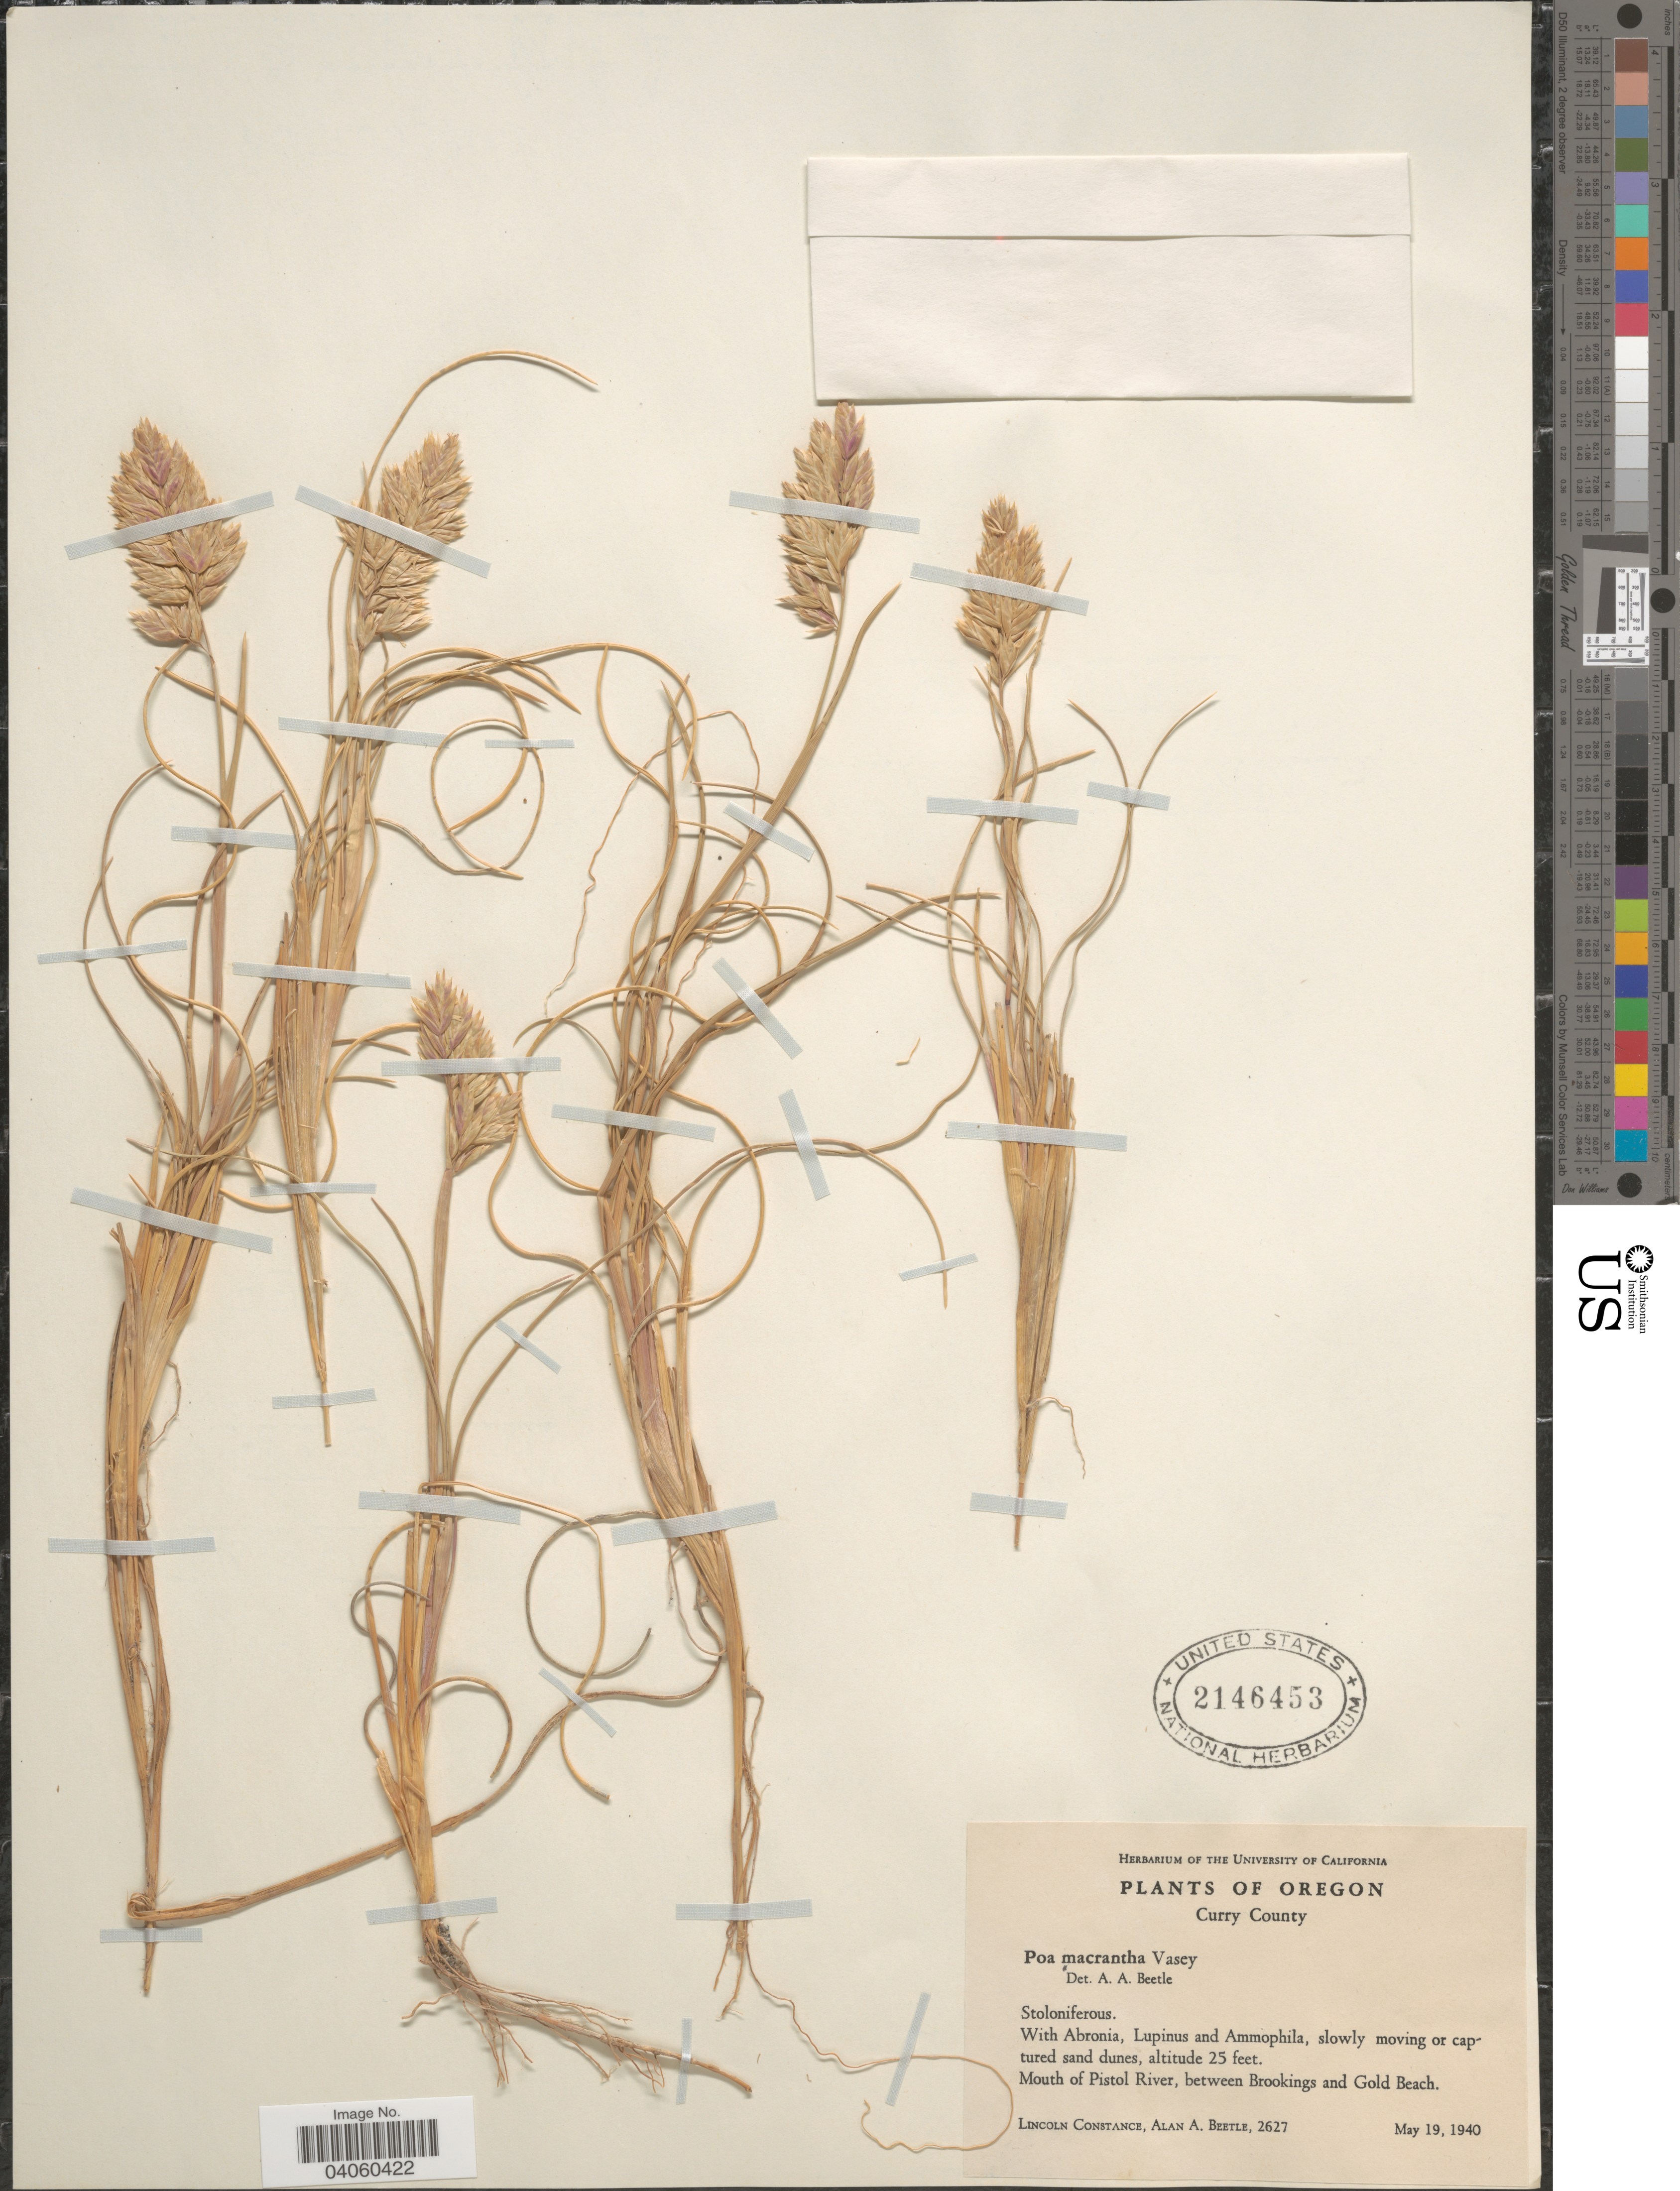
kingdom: Plantae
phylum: Tracheophyta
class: Liliopsida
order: Poales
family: Poaceae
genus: Poa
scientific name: Poa macrantha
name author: Vasey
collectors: L. Constance & A. A. Beetle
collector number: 2627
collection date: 1940-05-19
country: United States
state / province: Oregon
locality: Curry County. Mount of Pistol River, between Brookings and Gold Beach.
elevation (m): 8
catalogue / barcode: US 2146453